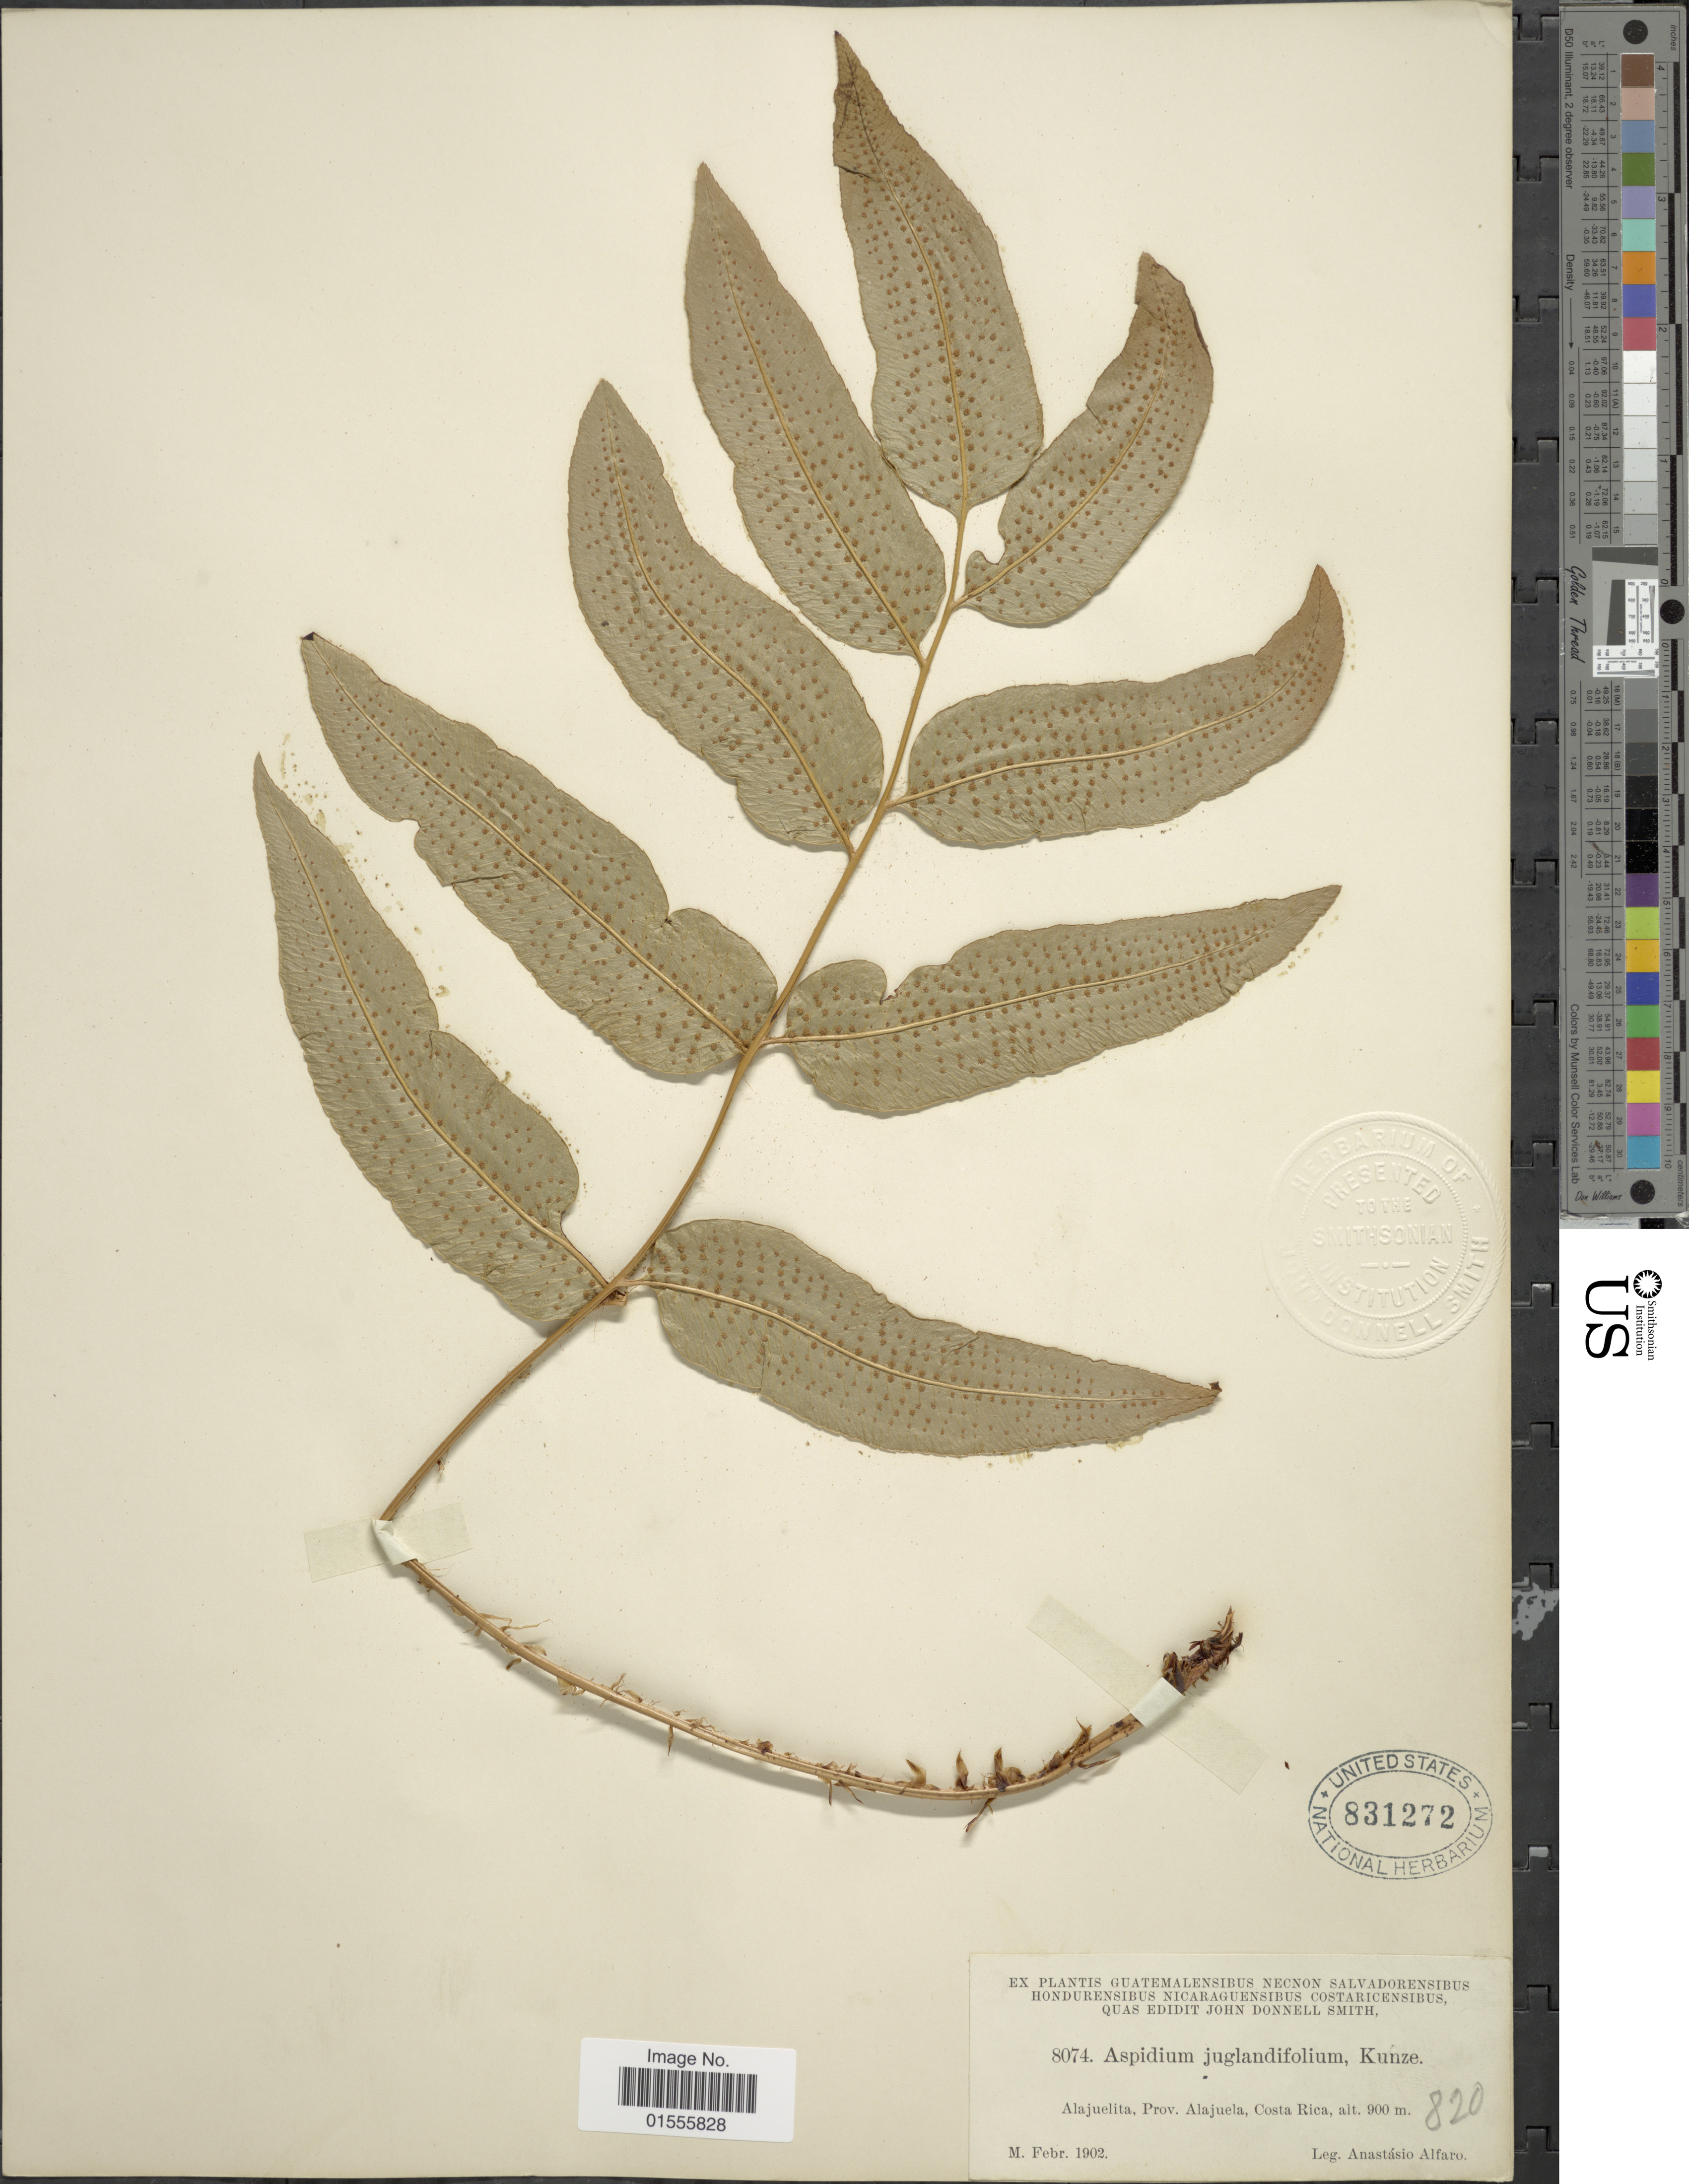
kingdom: Plantae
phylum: Tracheophyta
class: Polypodiopsida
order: Polypodiales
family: Dryopteridaceae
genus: Phanerophlebia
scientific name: Phanerophlebia juglandifolia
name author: (Willd.) J. Sm.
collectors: A. Alfaro Gonzalez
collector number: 8074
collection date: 1902-02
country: Costa Rica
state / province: Alajuela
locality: Alajuelita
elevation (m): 900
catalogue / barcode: US 831272